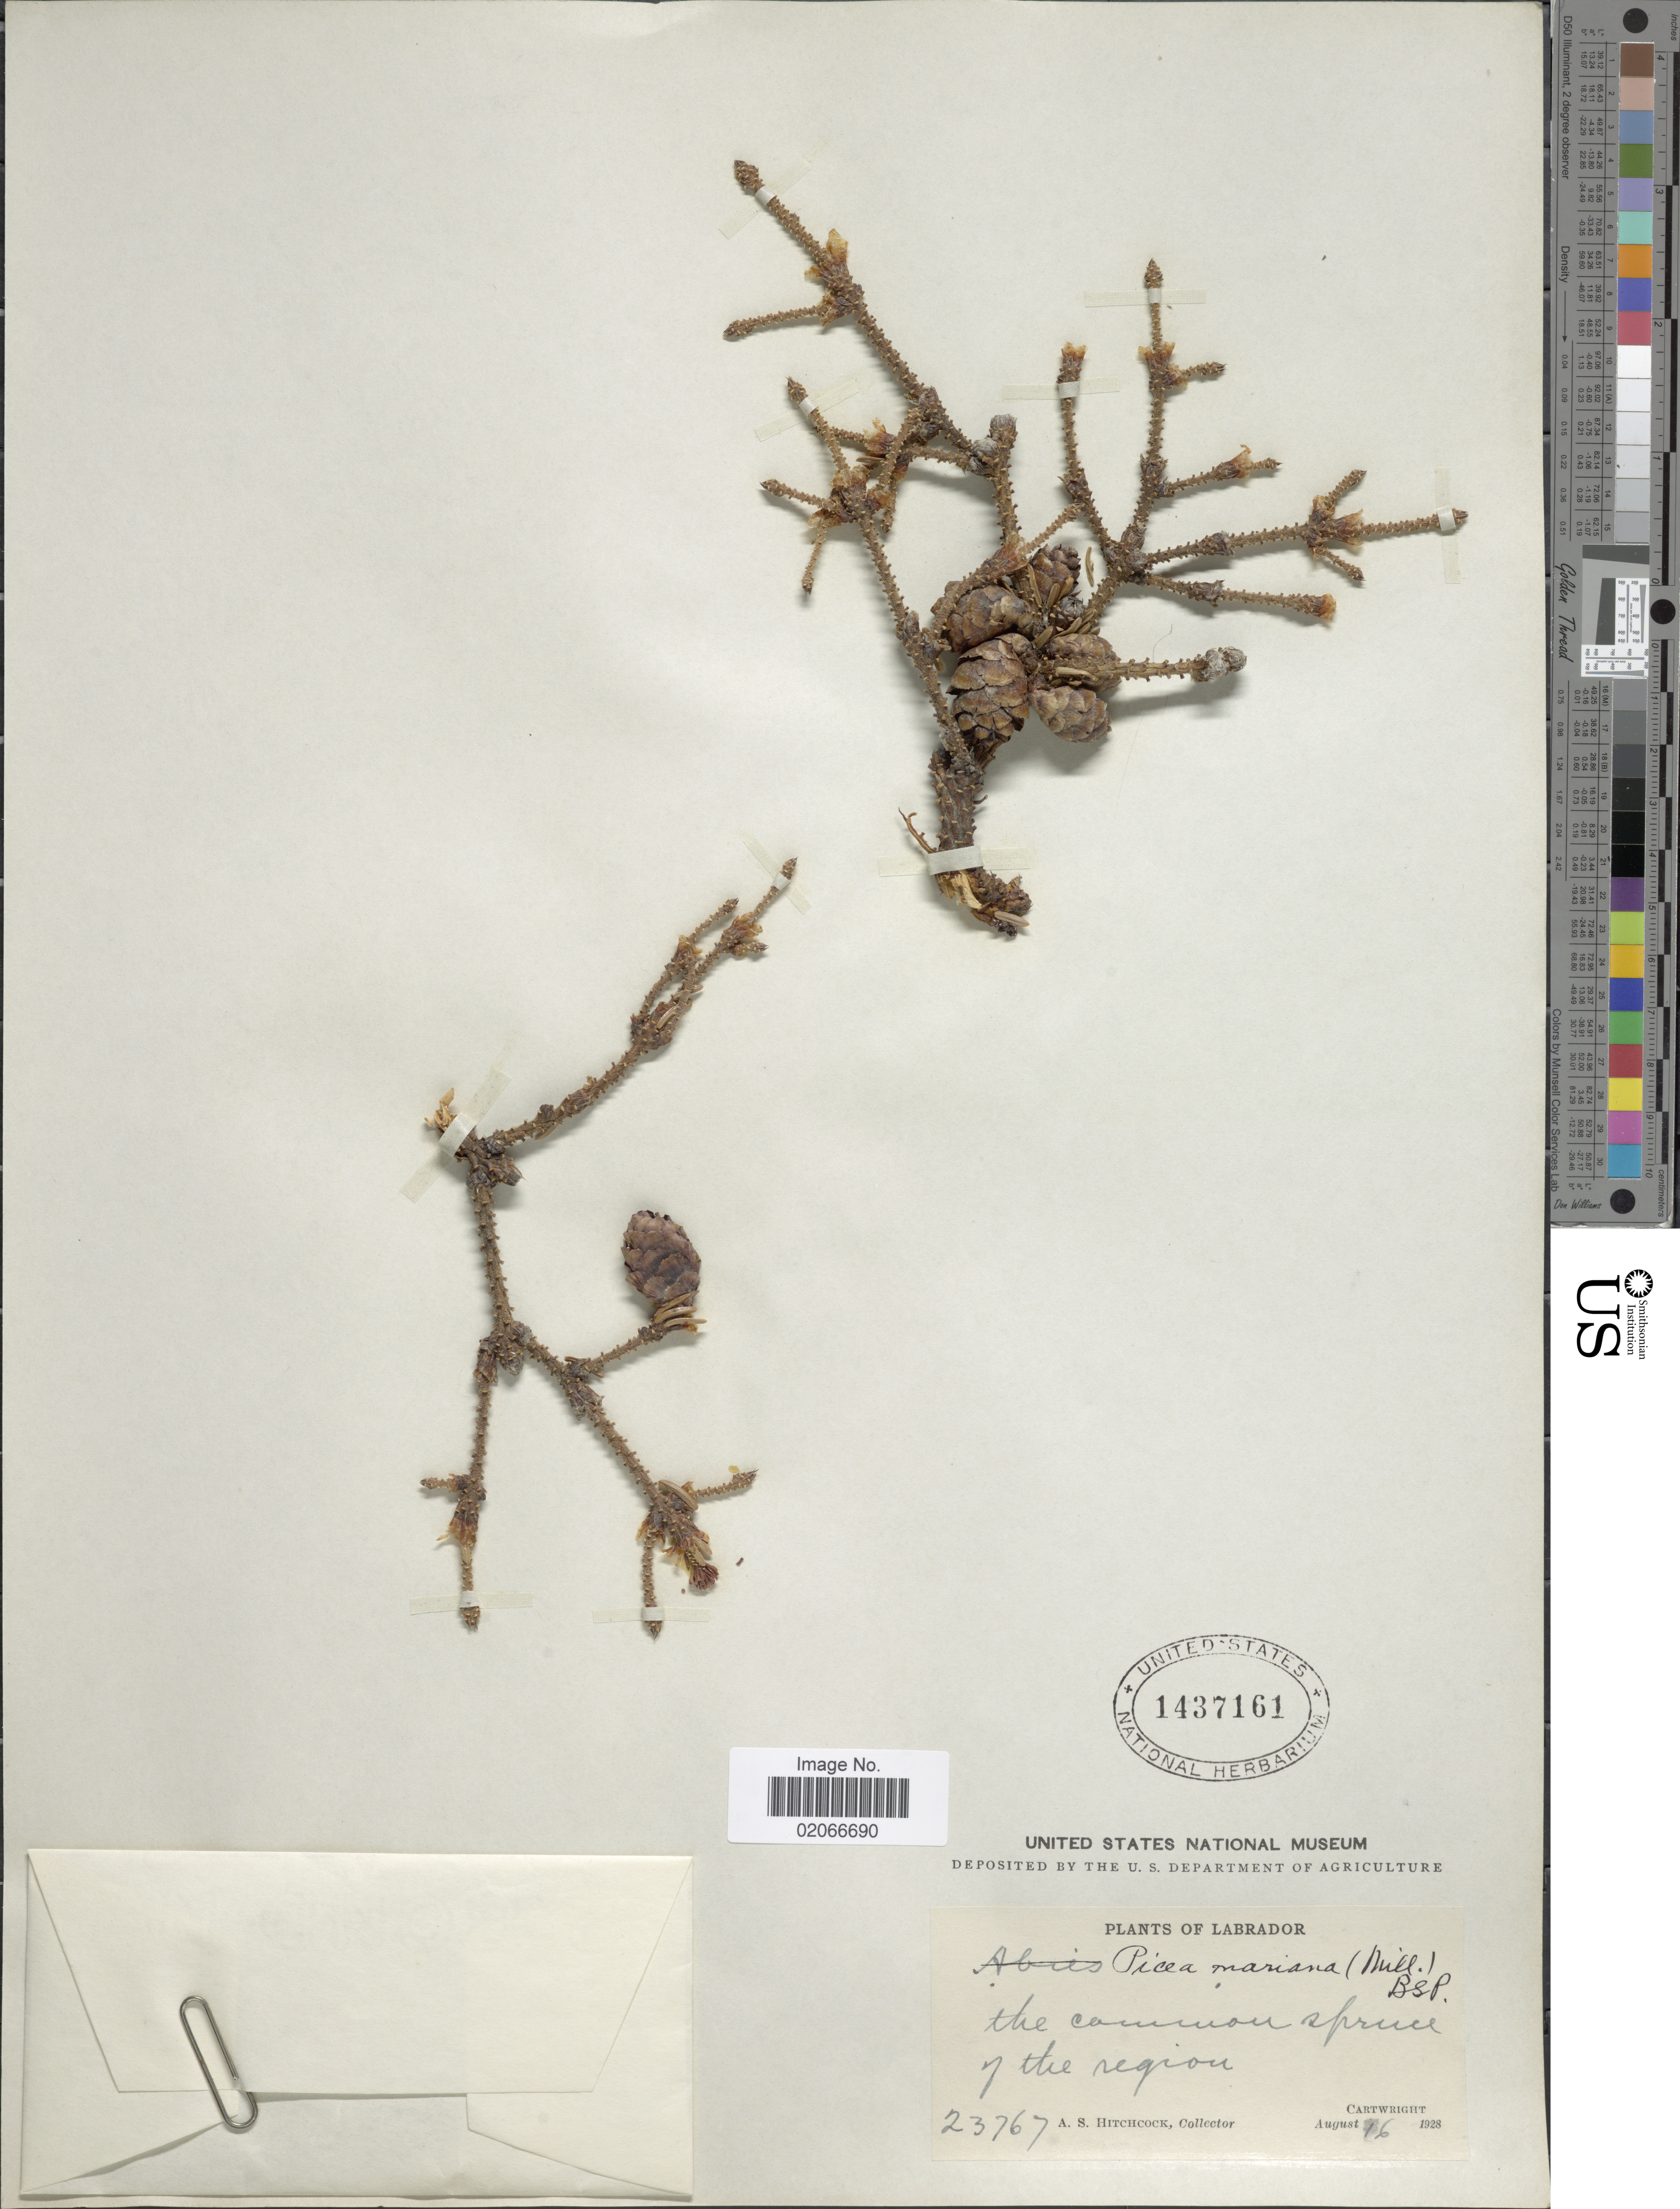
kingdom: Plantae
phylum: Tracheophyta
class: Pinopsida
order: Pinales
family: Pinaceae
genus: Picea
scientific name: Picea mariana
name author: (Mill.) Britton, Stearns & Poggenb.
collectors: A. S. Hitchcock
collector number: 23767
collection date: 1928-08-16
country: Canada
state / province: Newfoundland and Labrador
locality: Labrador, Cartwright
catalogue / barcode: US 1437161